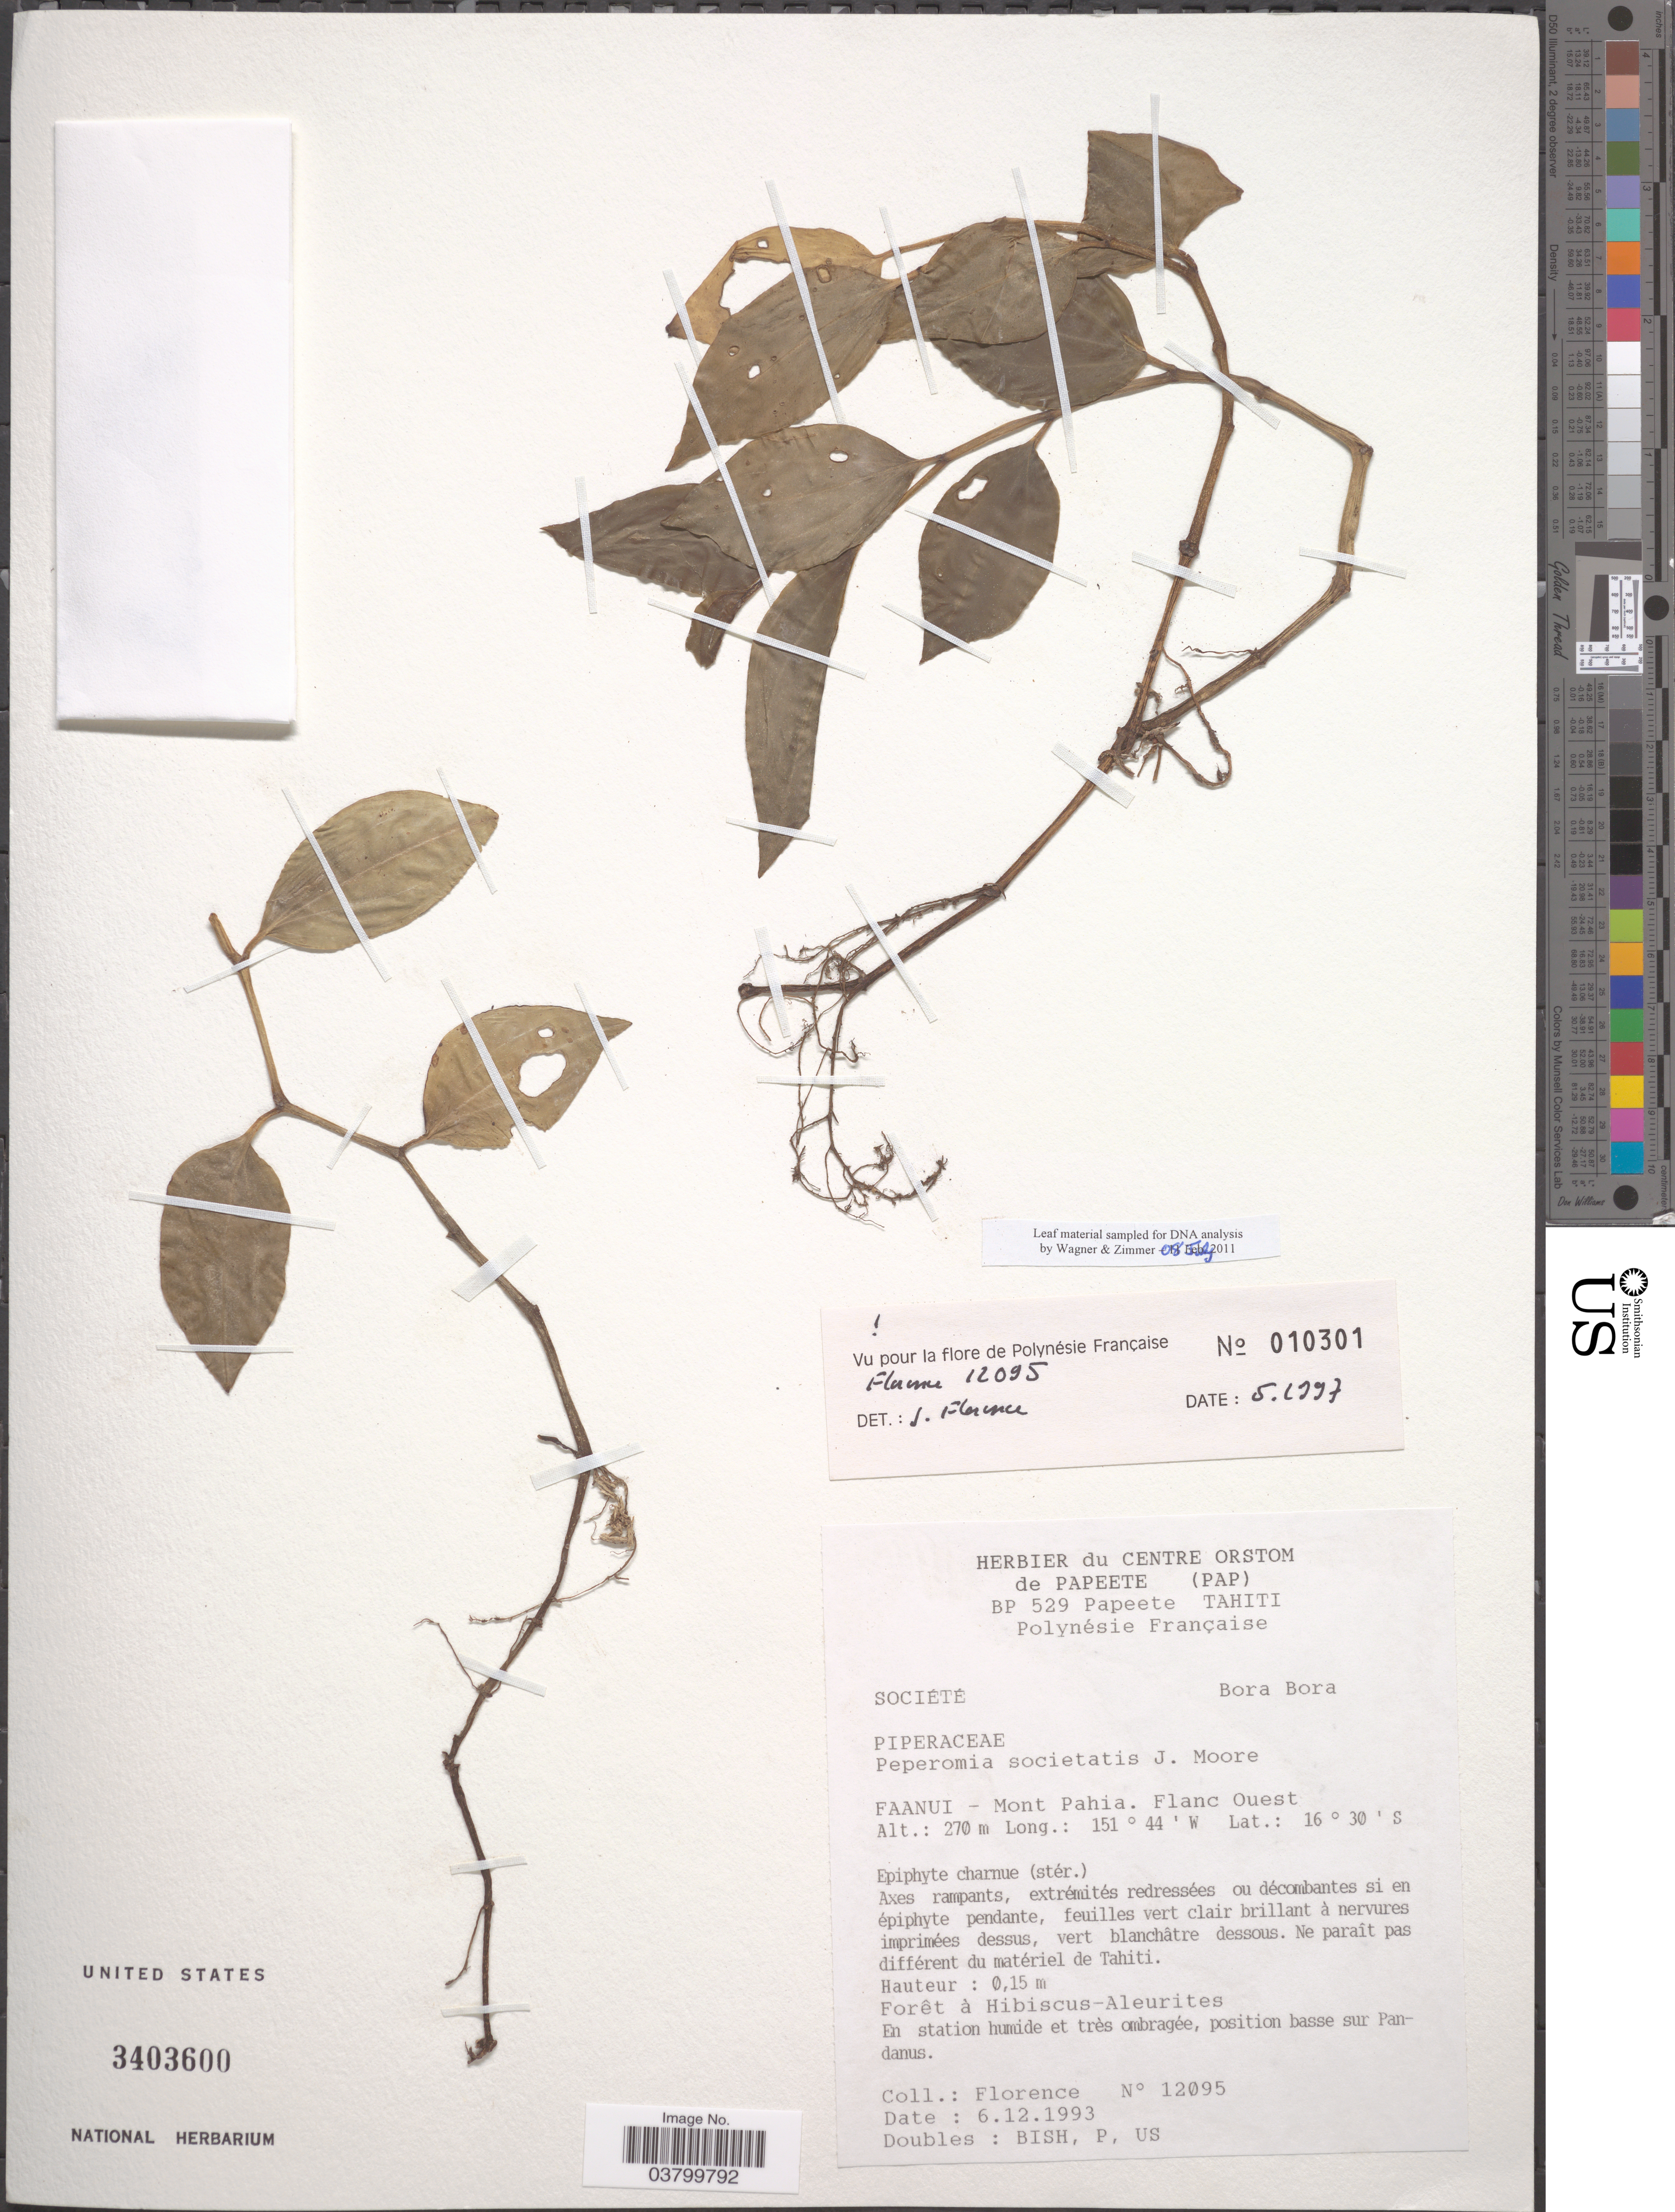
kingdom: Plantae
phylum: Tracheophyta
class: Magnoliopsida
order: Piperales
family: Piperaceae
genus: Peperomia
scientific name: Peperomia societatis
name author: J.W. Moore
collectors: -. Florence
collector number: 12095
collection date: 1993-12-06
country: French Polynesia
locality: Société. Bora Bora. Faanui- Mont Pahia. Flanc Ouest.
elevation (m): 270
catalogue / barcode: US 3403600